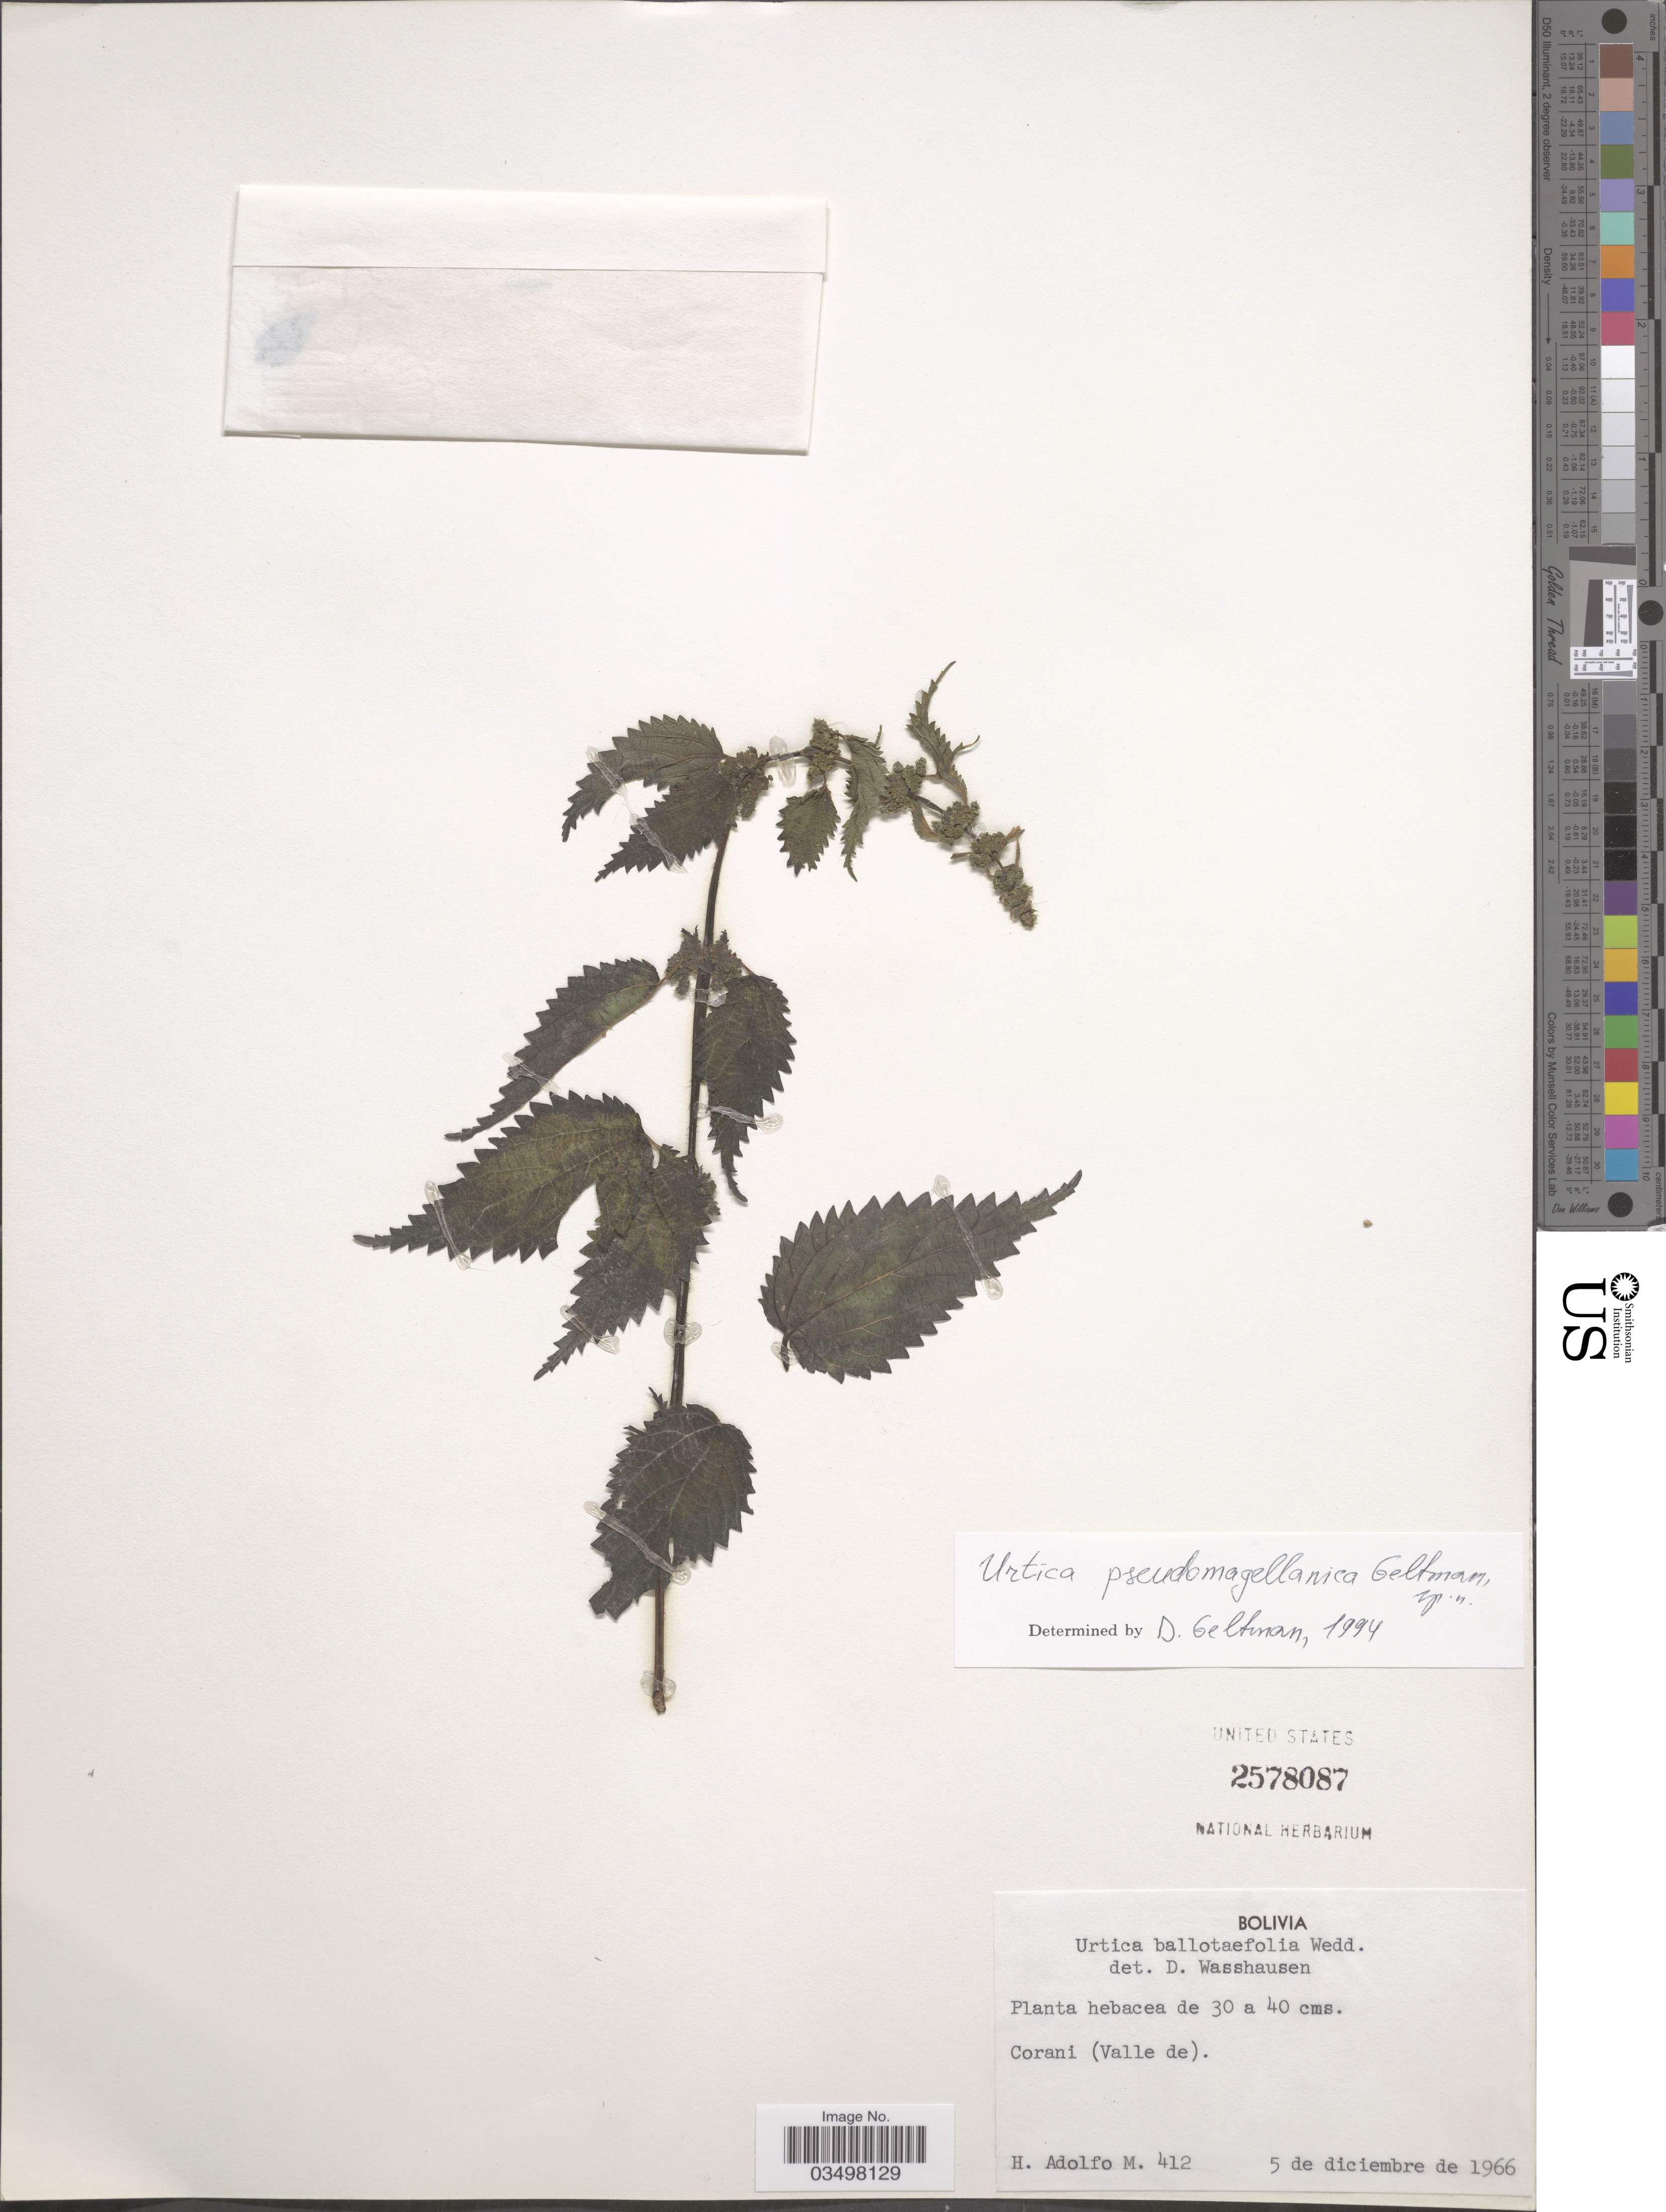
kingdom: Plantae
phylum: Tracheophyta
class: Magnoliopsida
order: Rosales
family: Urticaceae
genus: Urtica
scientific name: Urtica pseudomagellanica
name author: Geltman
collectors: H. Adolfo M.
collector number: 412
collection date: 1966-12-05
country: Bolivia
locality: Corani (Valle de).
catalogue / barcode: US 2578087